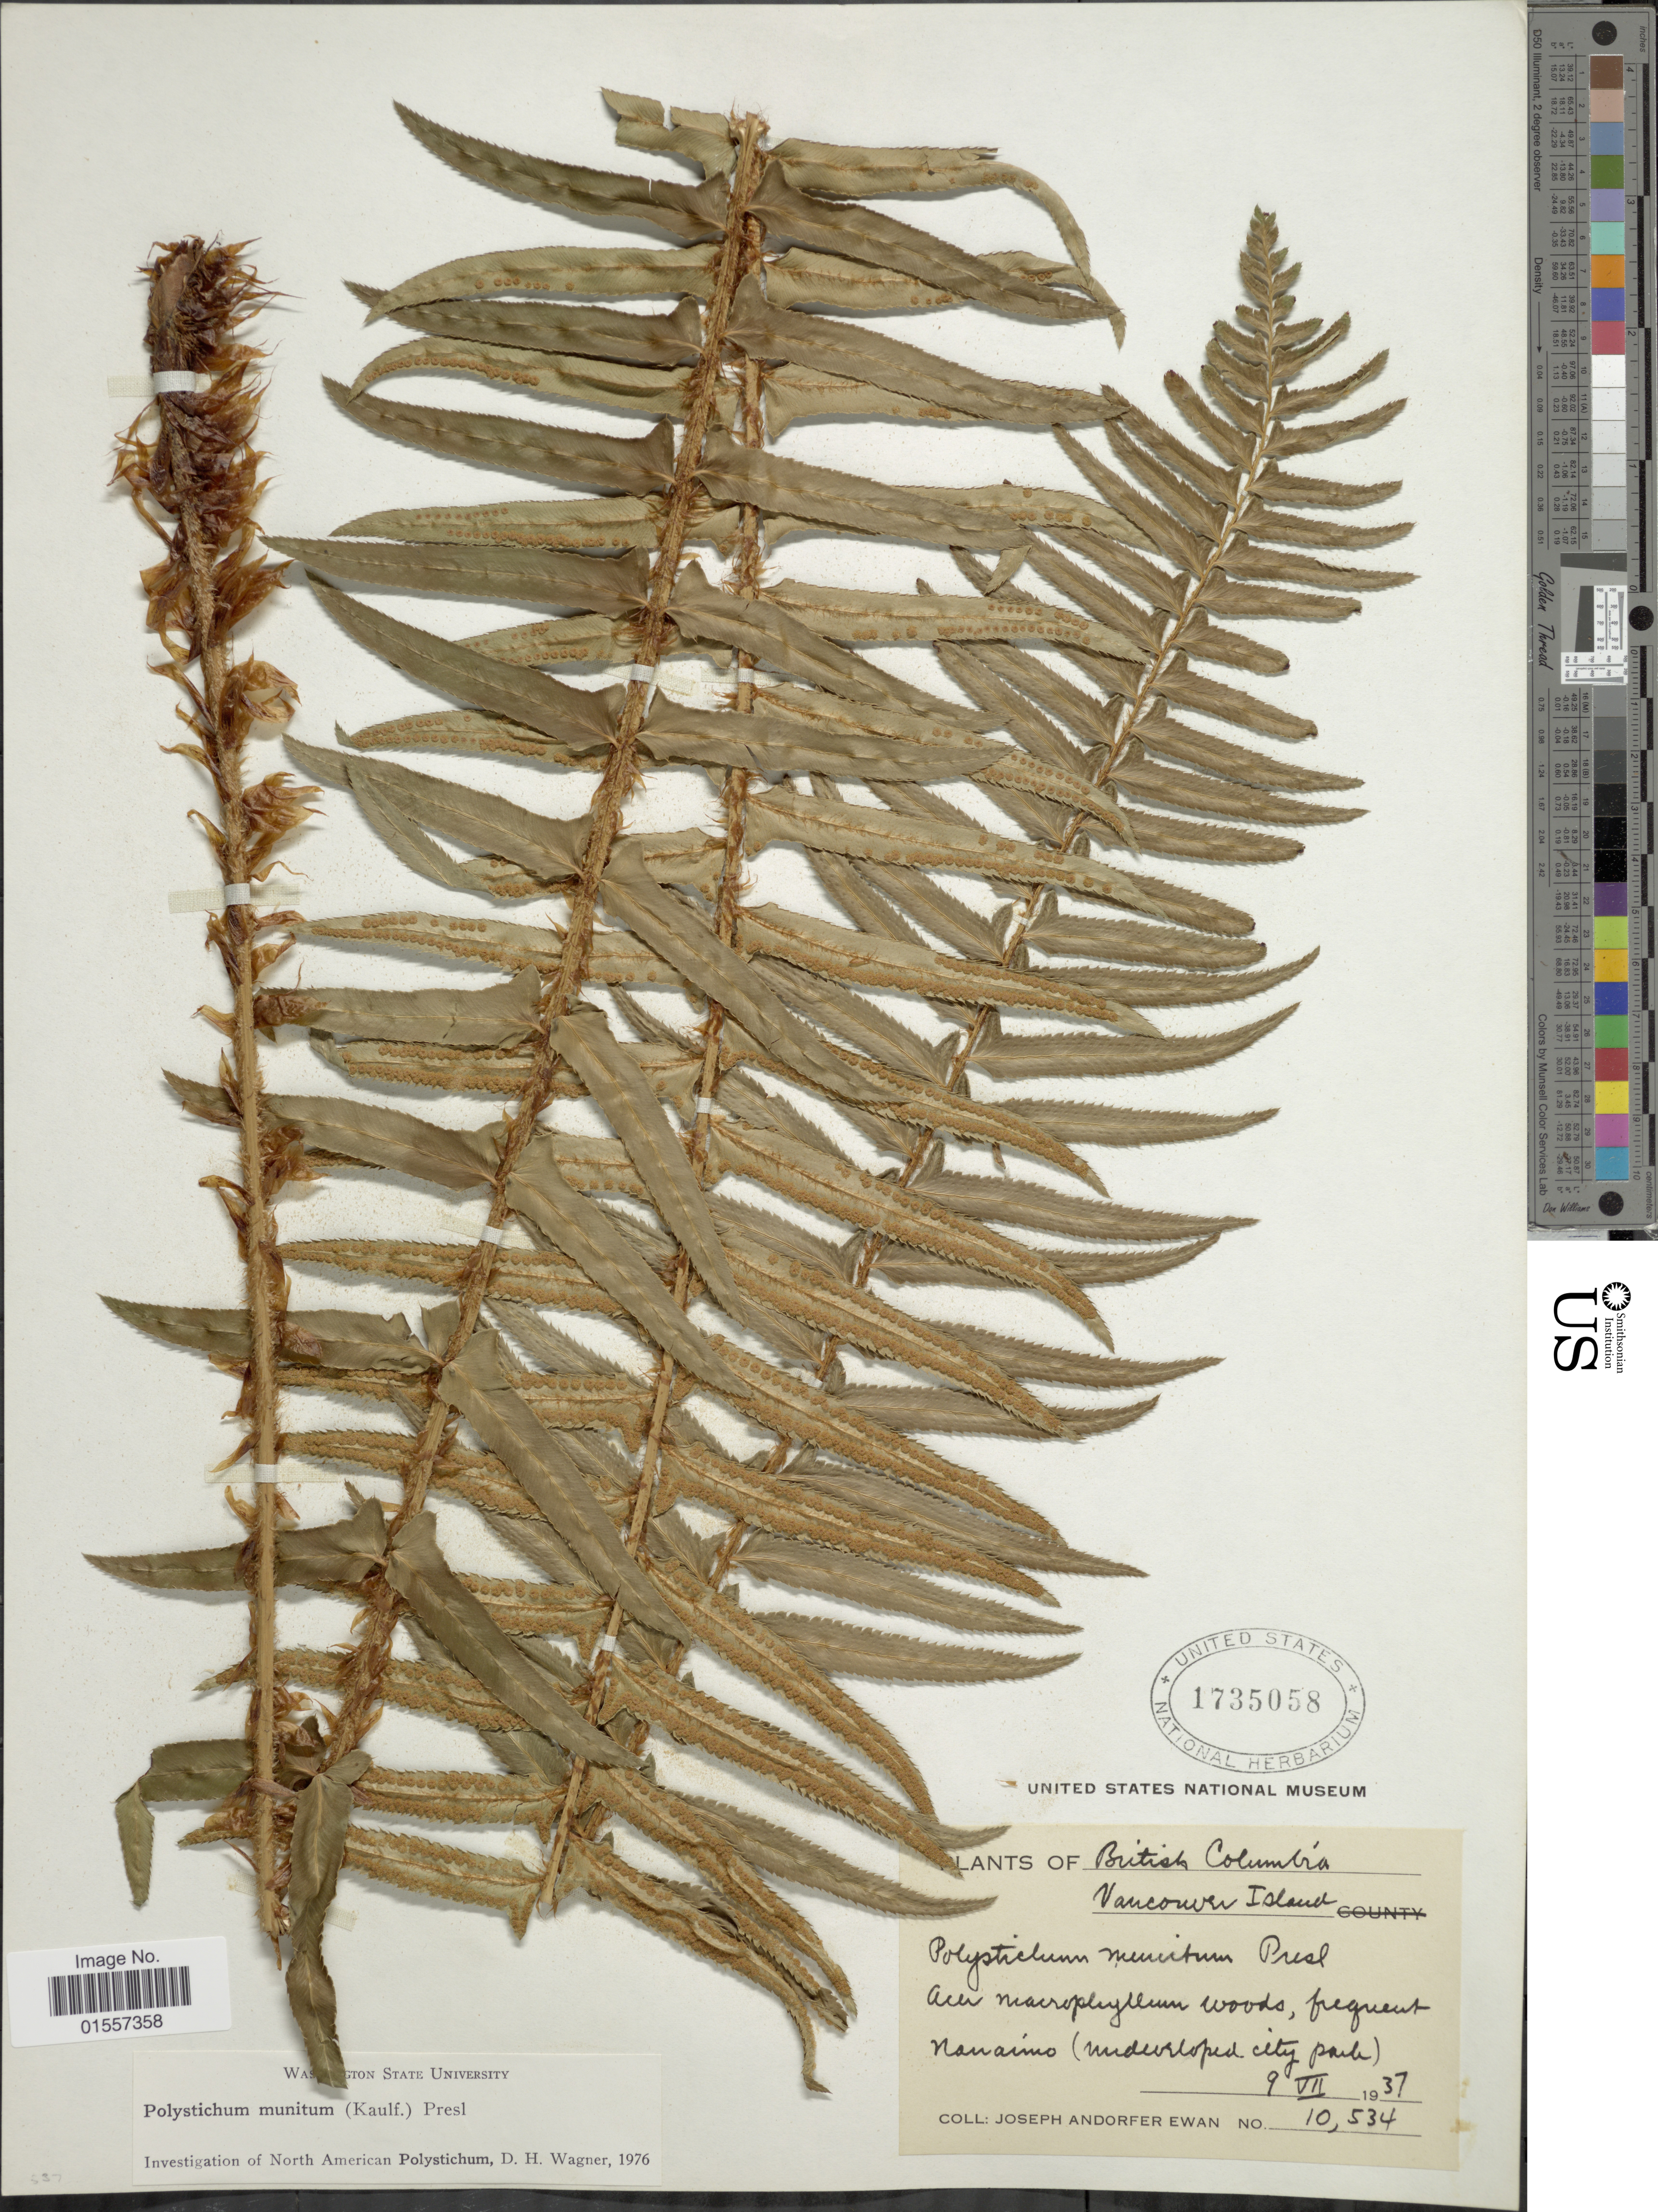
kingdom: Plantae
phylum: Tracheophyta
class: Polypodiopsida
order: Polypodiales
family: Dryopteridaceae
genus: Polystichum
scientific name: Polystichum munitum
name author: (Kaulf.) C. Presl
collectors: J. A. Ewan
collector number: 10534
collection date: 1937-07-09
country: Canada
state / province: British Columbia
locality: British Columbia, Vancouver Island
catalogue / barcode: US 1735058